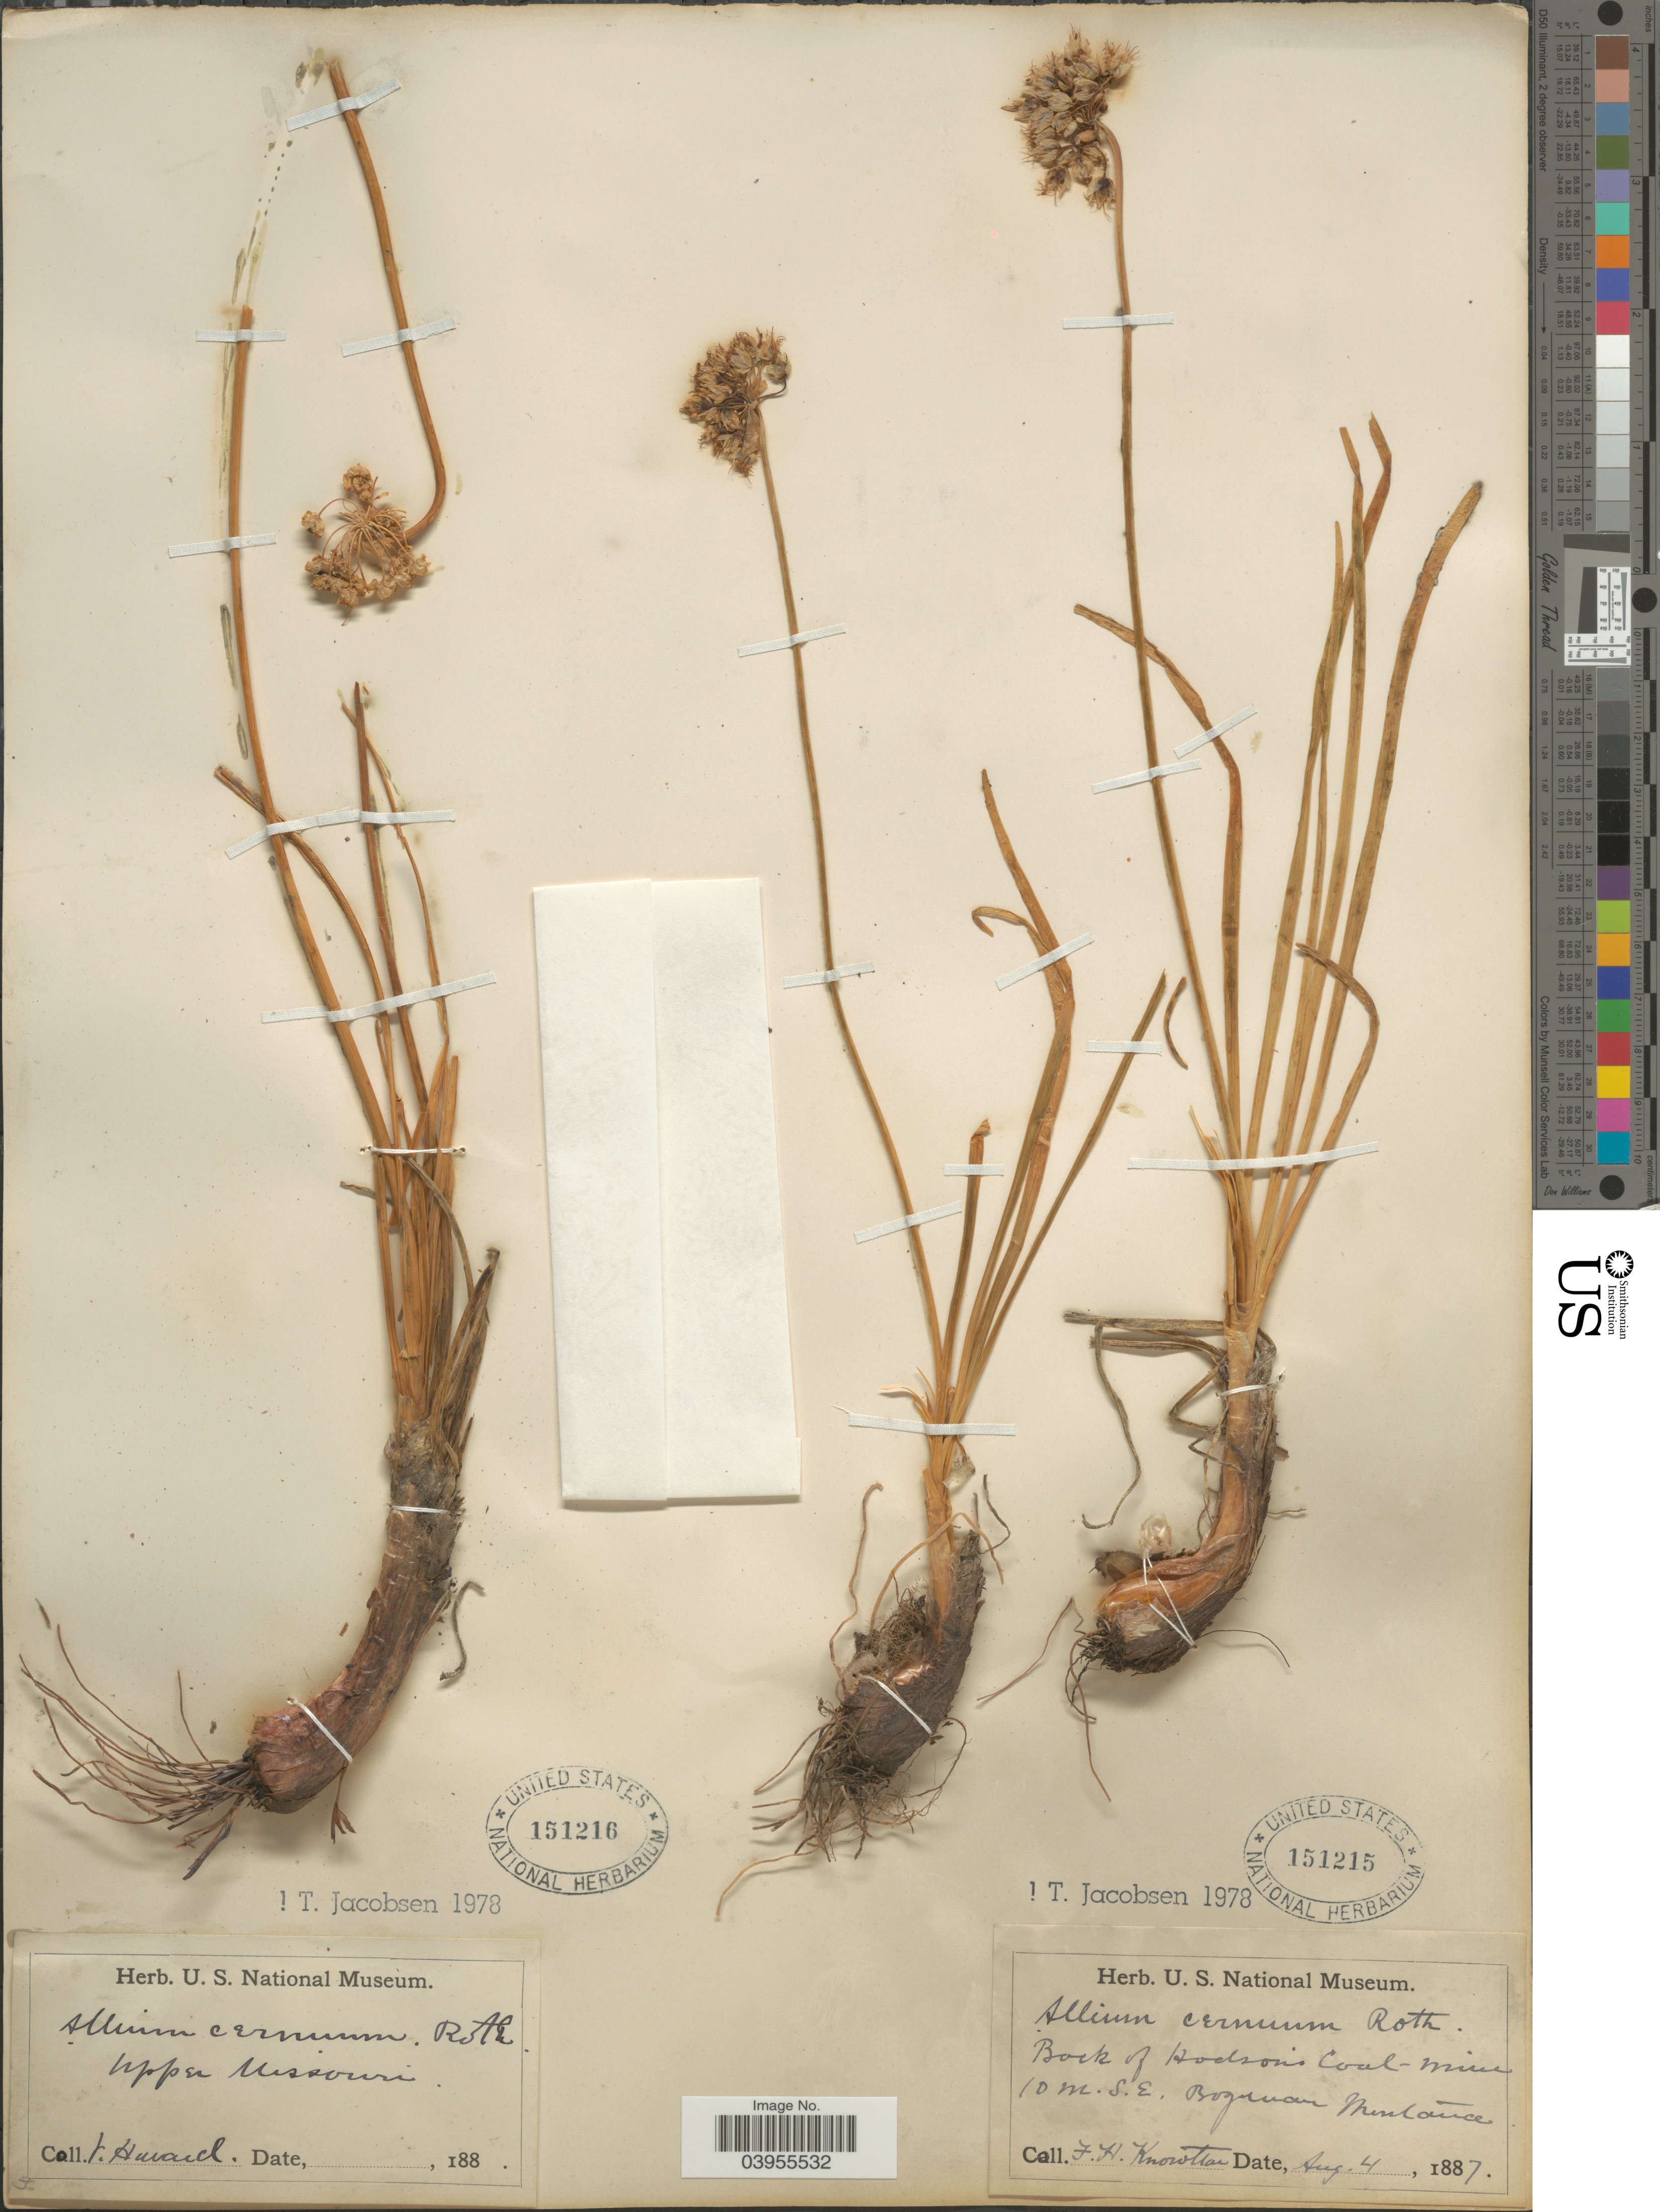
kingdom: Plantae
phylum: Tracheophyta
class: Liliopsida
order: Asparagales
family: Amaryllidaceae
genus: Allium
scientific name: Allium cernuum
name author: Roth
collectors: F. H. Knowlton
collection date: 1887-08-04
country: United States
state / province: Montana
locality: Rock of Hodson's Coal-Mine. 10 m. S.E. Bozeman.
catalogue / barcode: US 151215